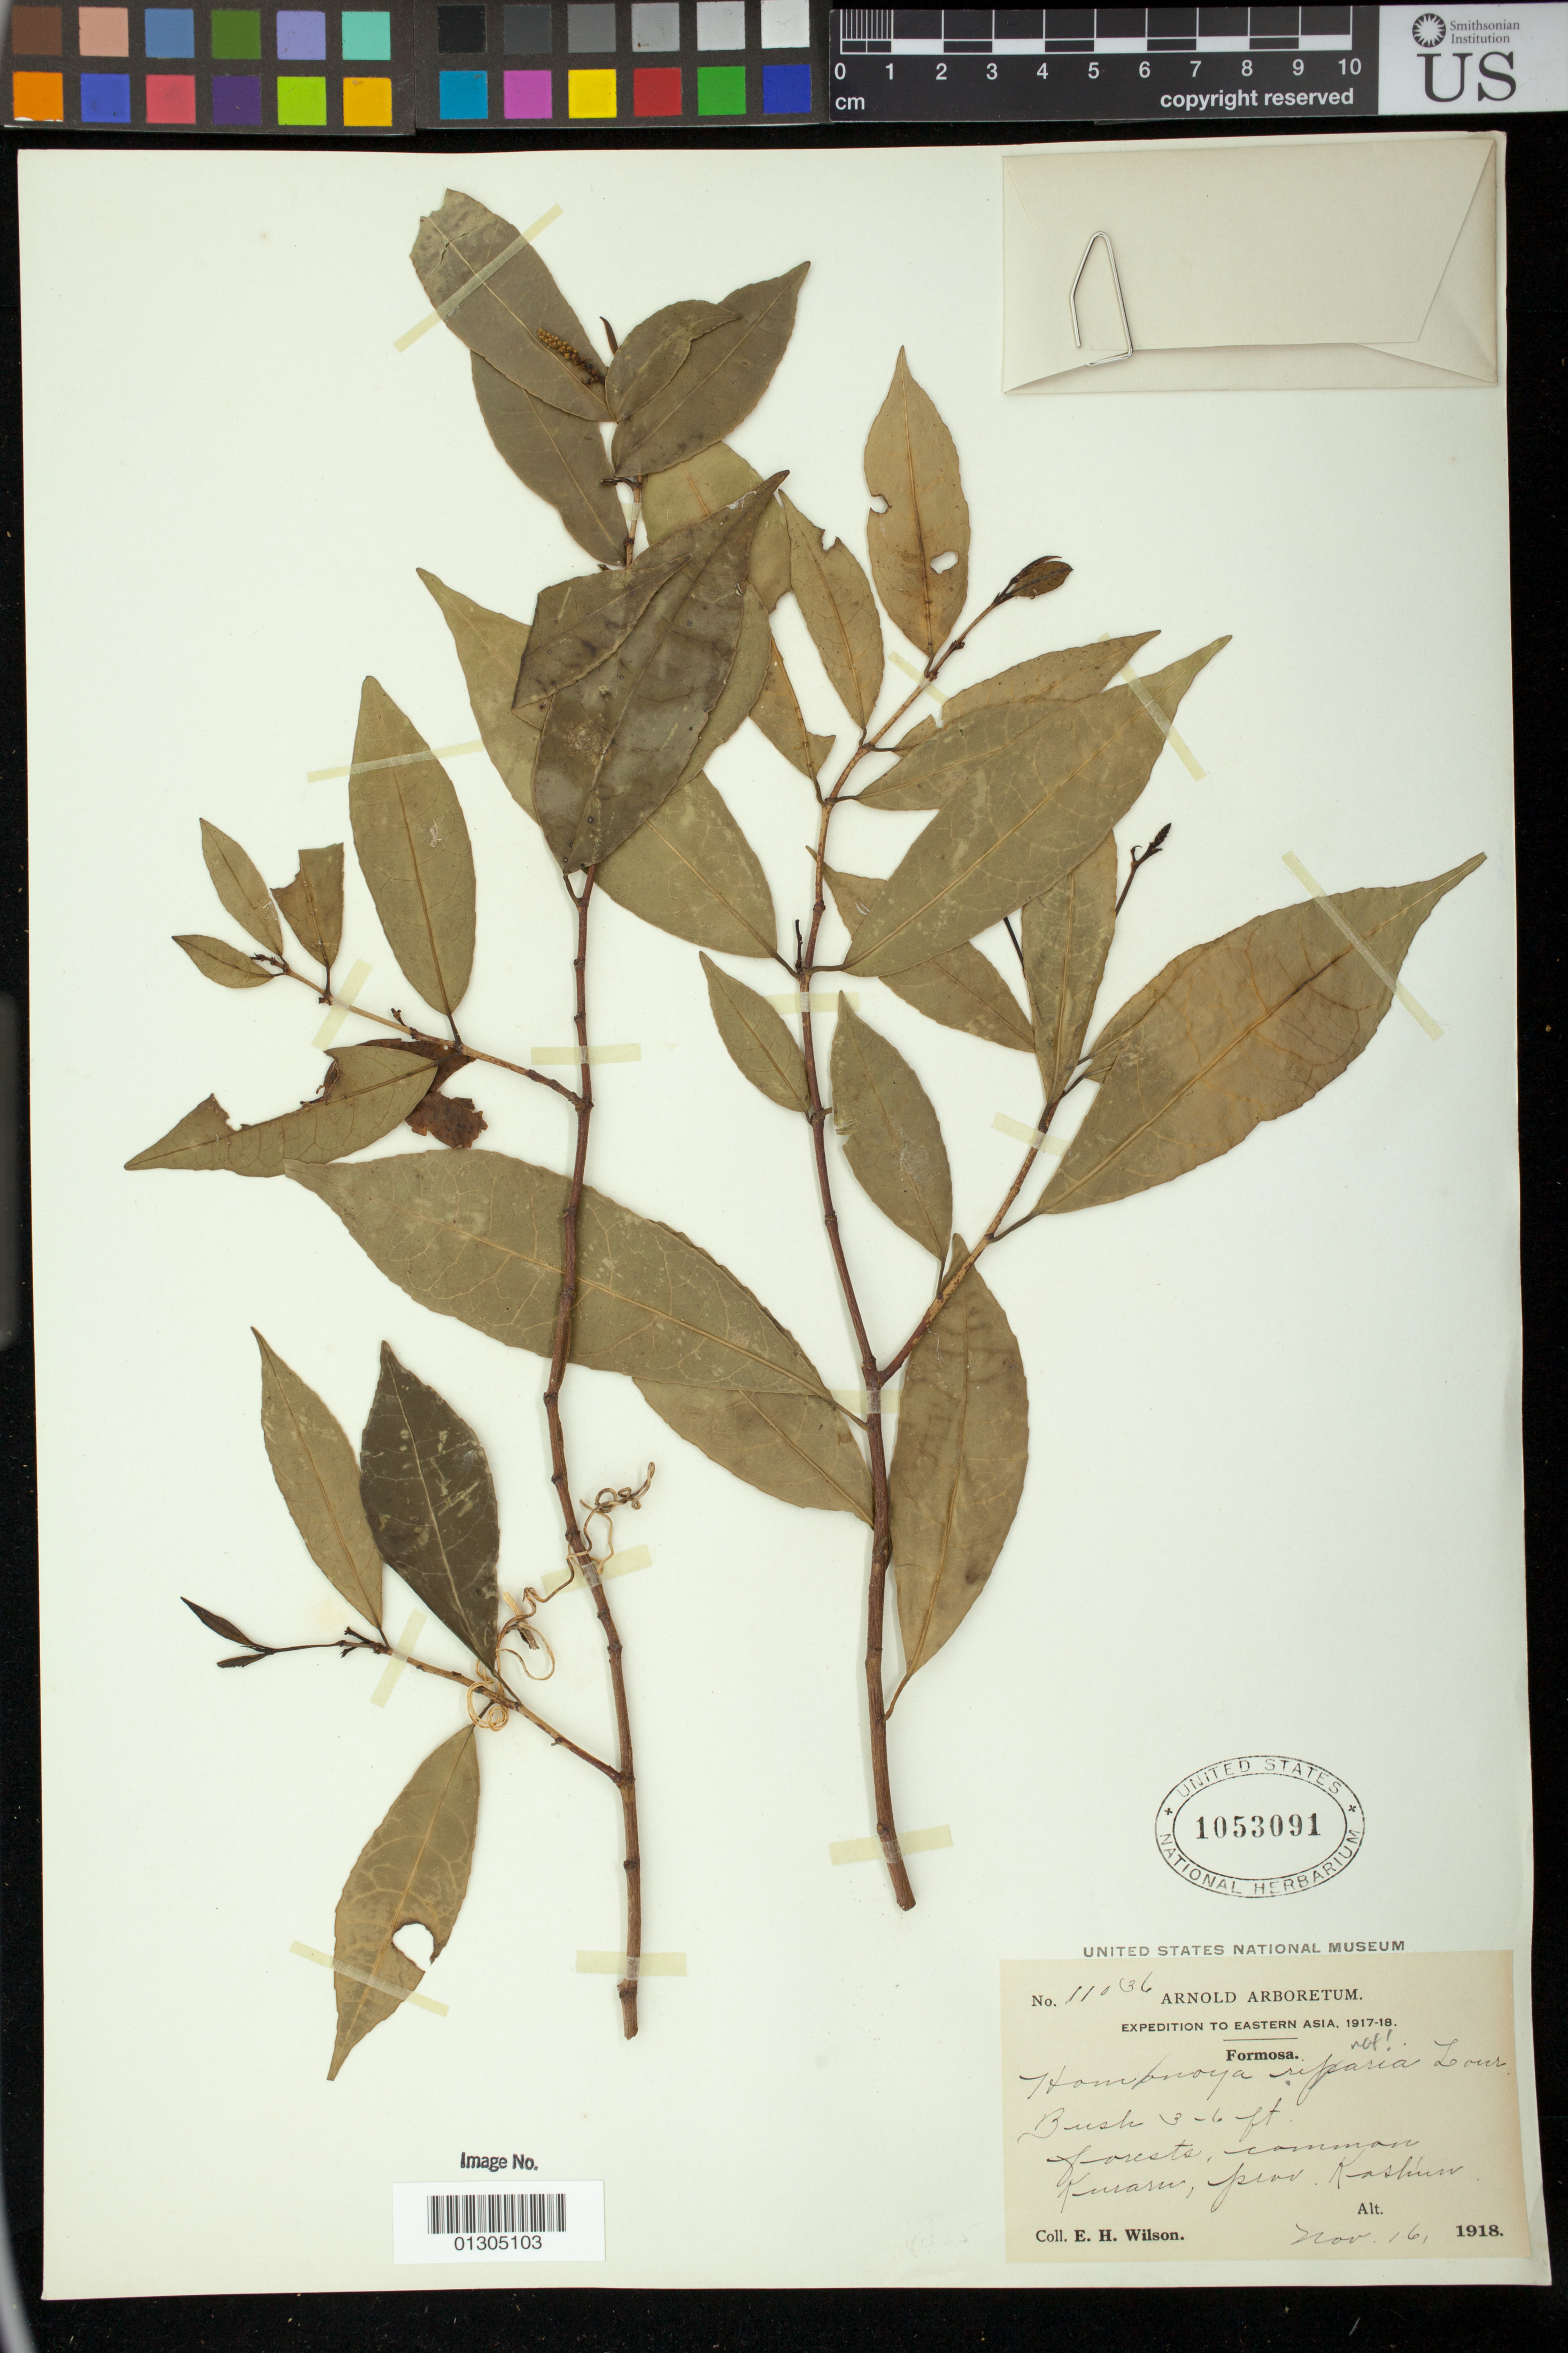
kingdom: Plantae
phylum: Tracheophyta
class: Magnoliopsida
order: Malpighiales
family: Euphorbiaceae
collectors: E. H. Wilson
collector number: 11036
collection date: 1918-11-16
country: Taiwan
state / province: Kaohsiung City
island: Taiwan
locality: Kuraru, prov. Kaohsiung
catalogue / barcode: US 1053091